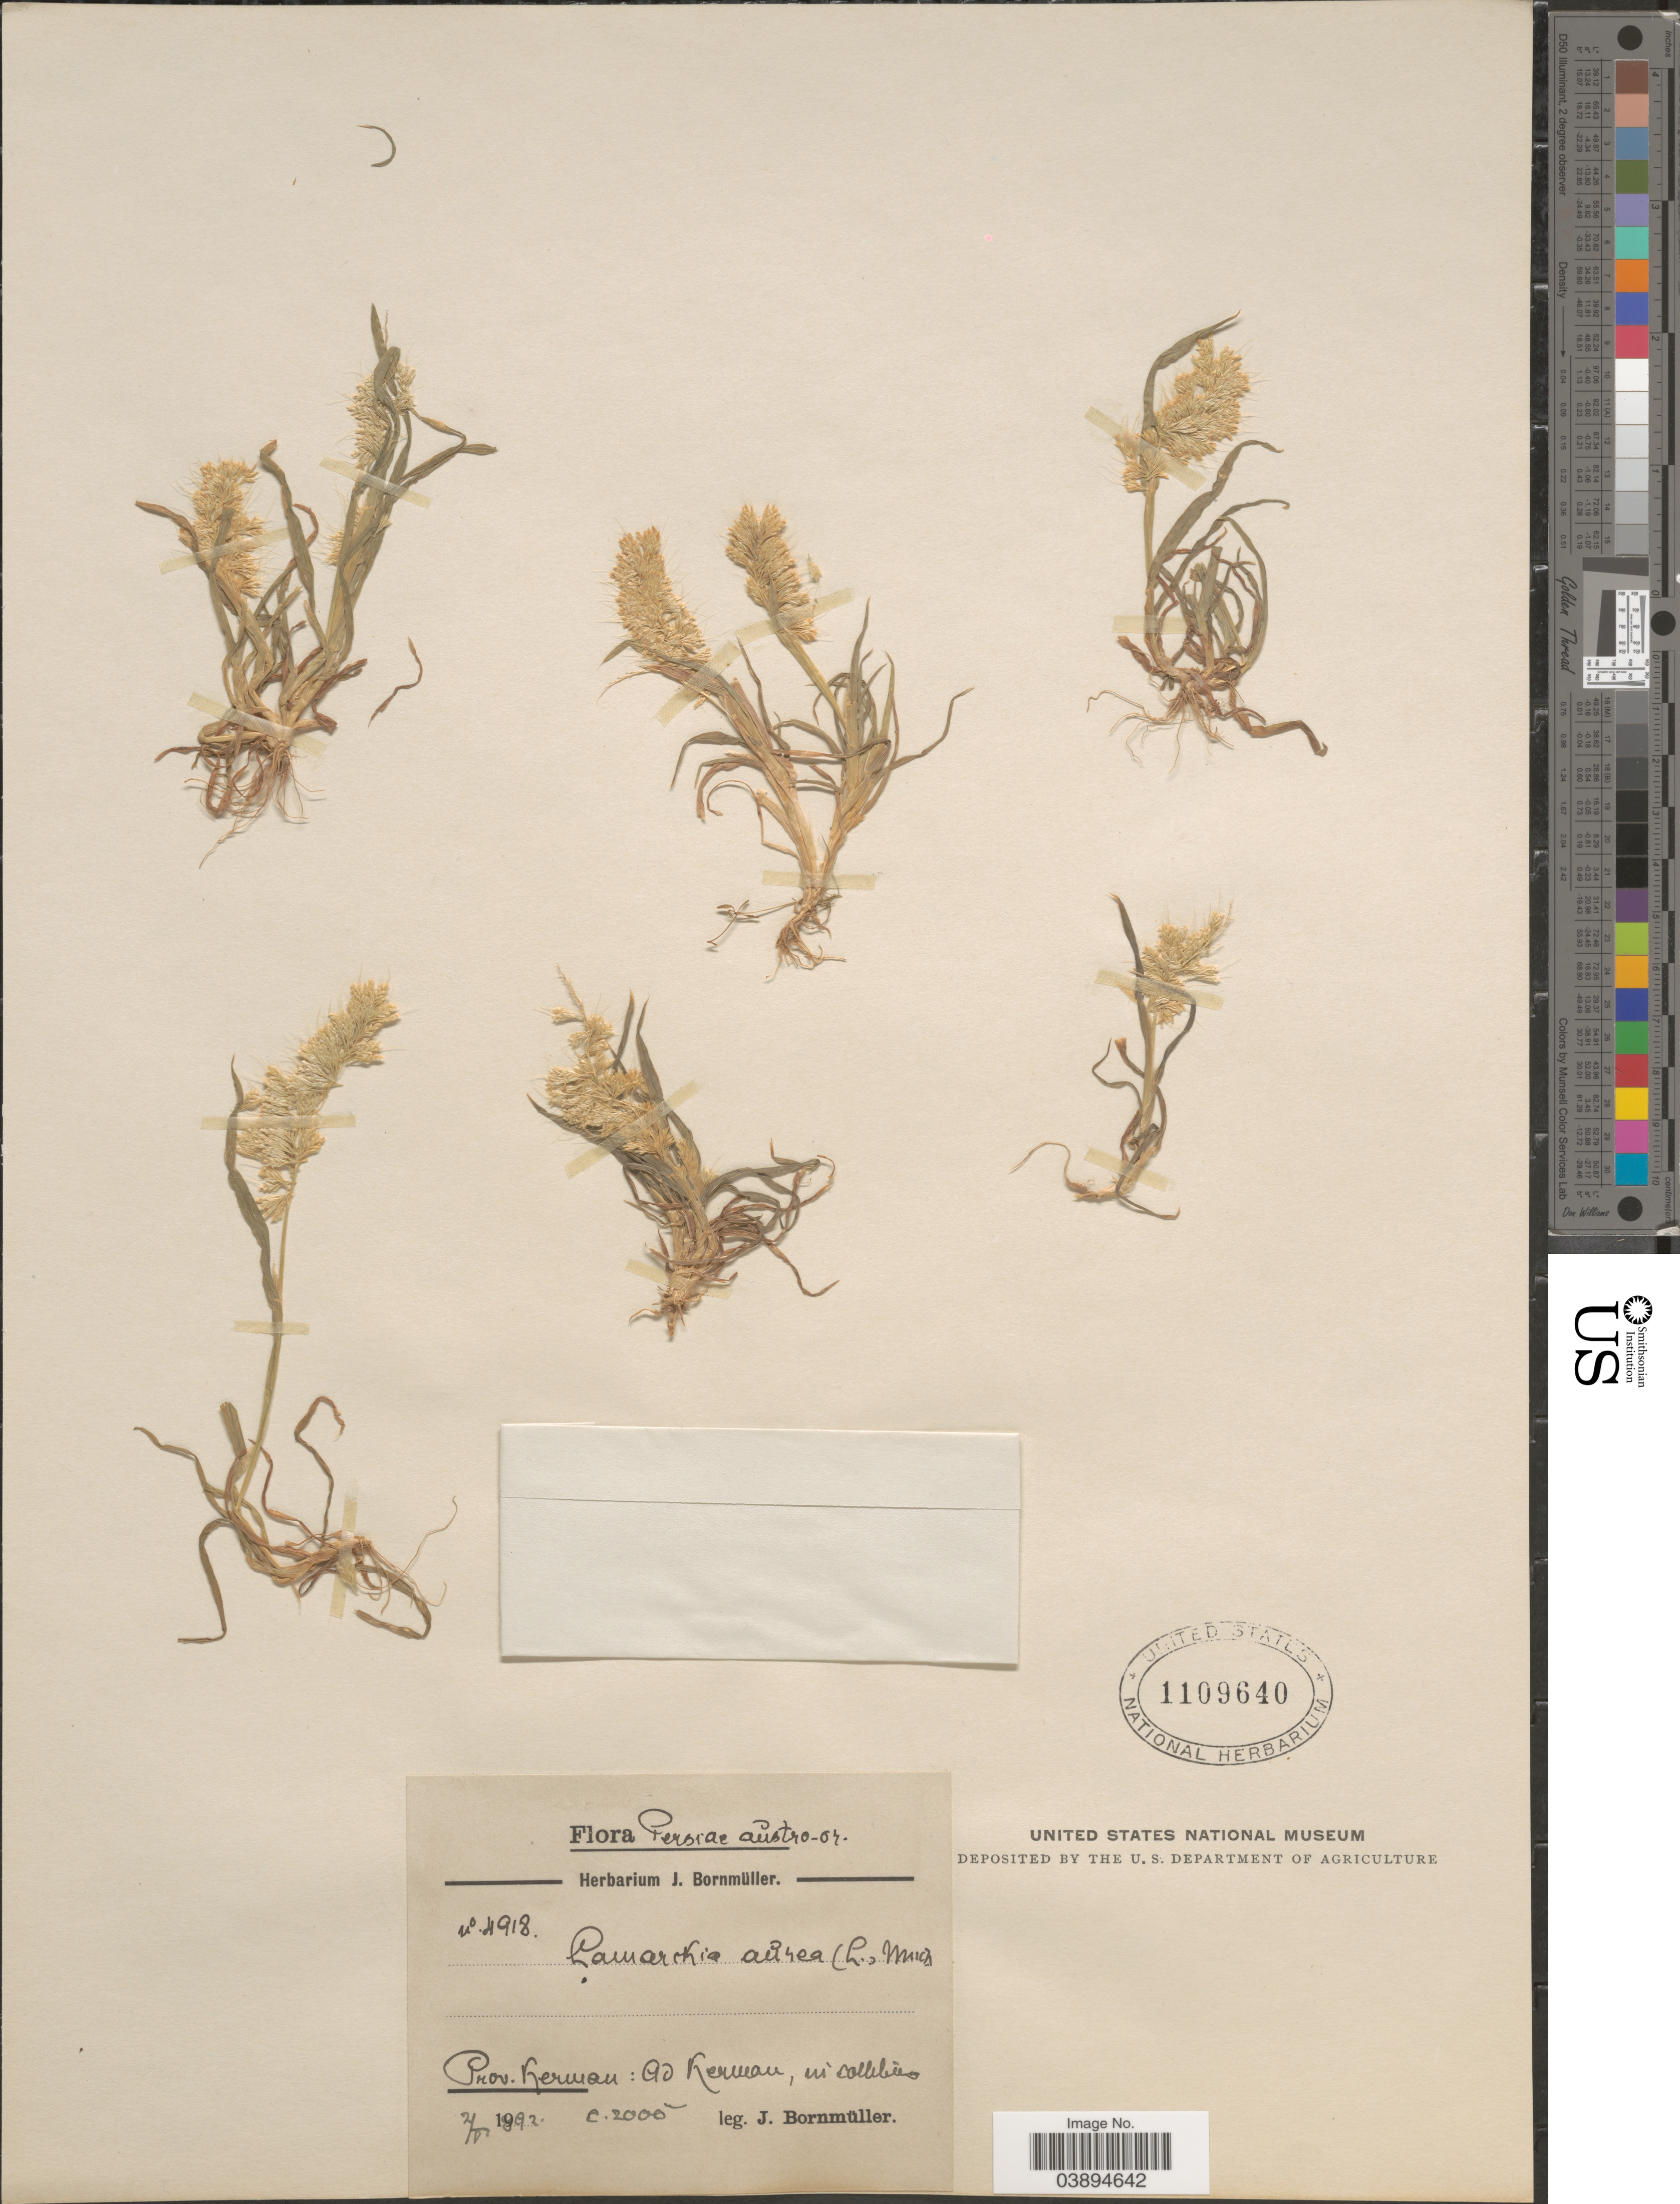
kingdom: Plantae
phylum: Tracheophyta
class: Liliopsida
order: Poales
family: Poaceae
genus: Lamarckia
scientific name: Lamarckia aurea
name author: (L.) Moench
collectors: J. Bornmüller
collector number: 4918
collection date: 1892-06-02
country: Iran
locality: Persiae austro-or. Prov. Kerman: Ad Kerman, in collibus.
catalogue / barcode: US 1109640